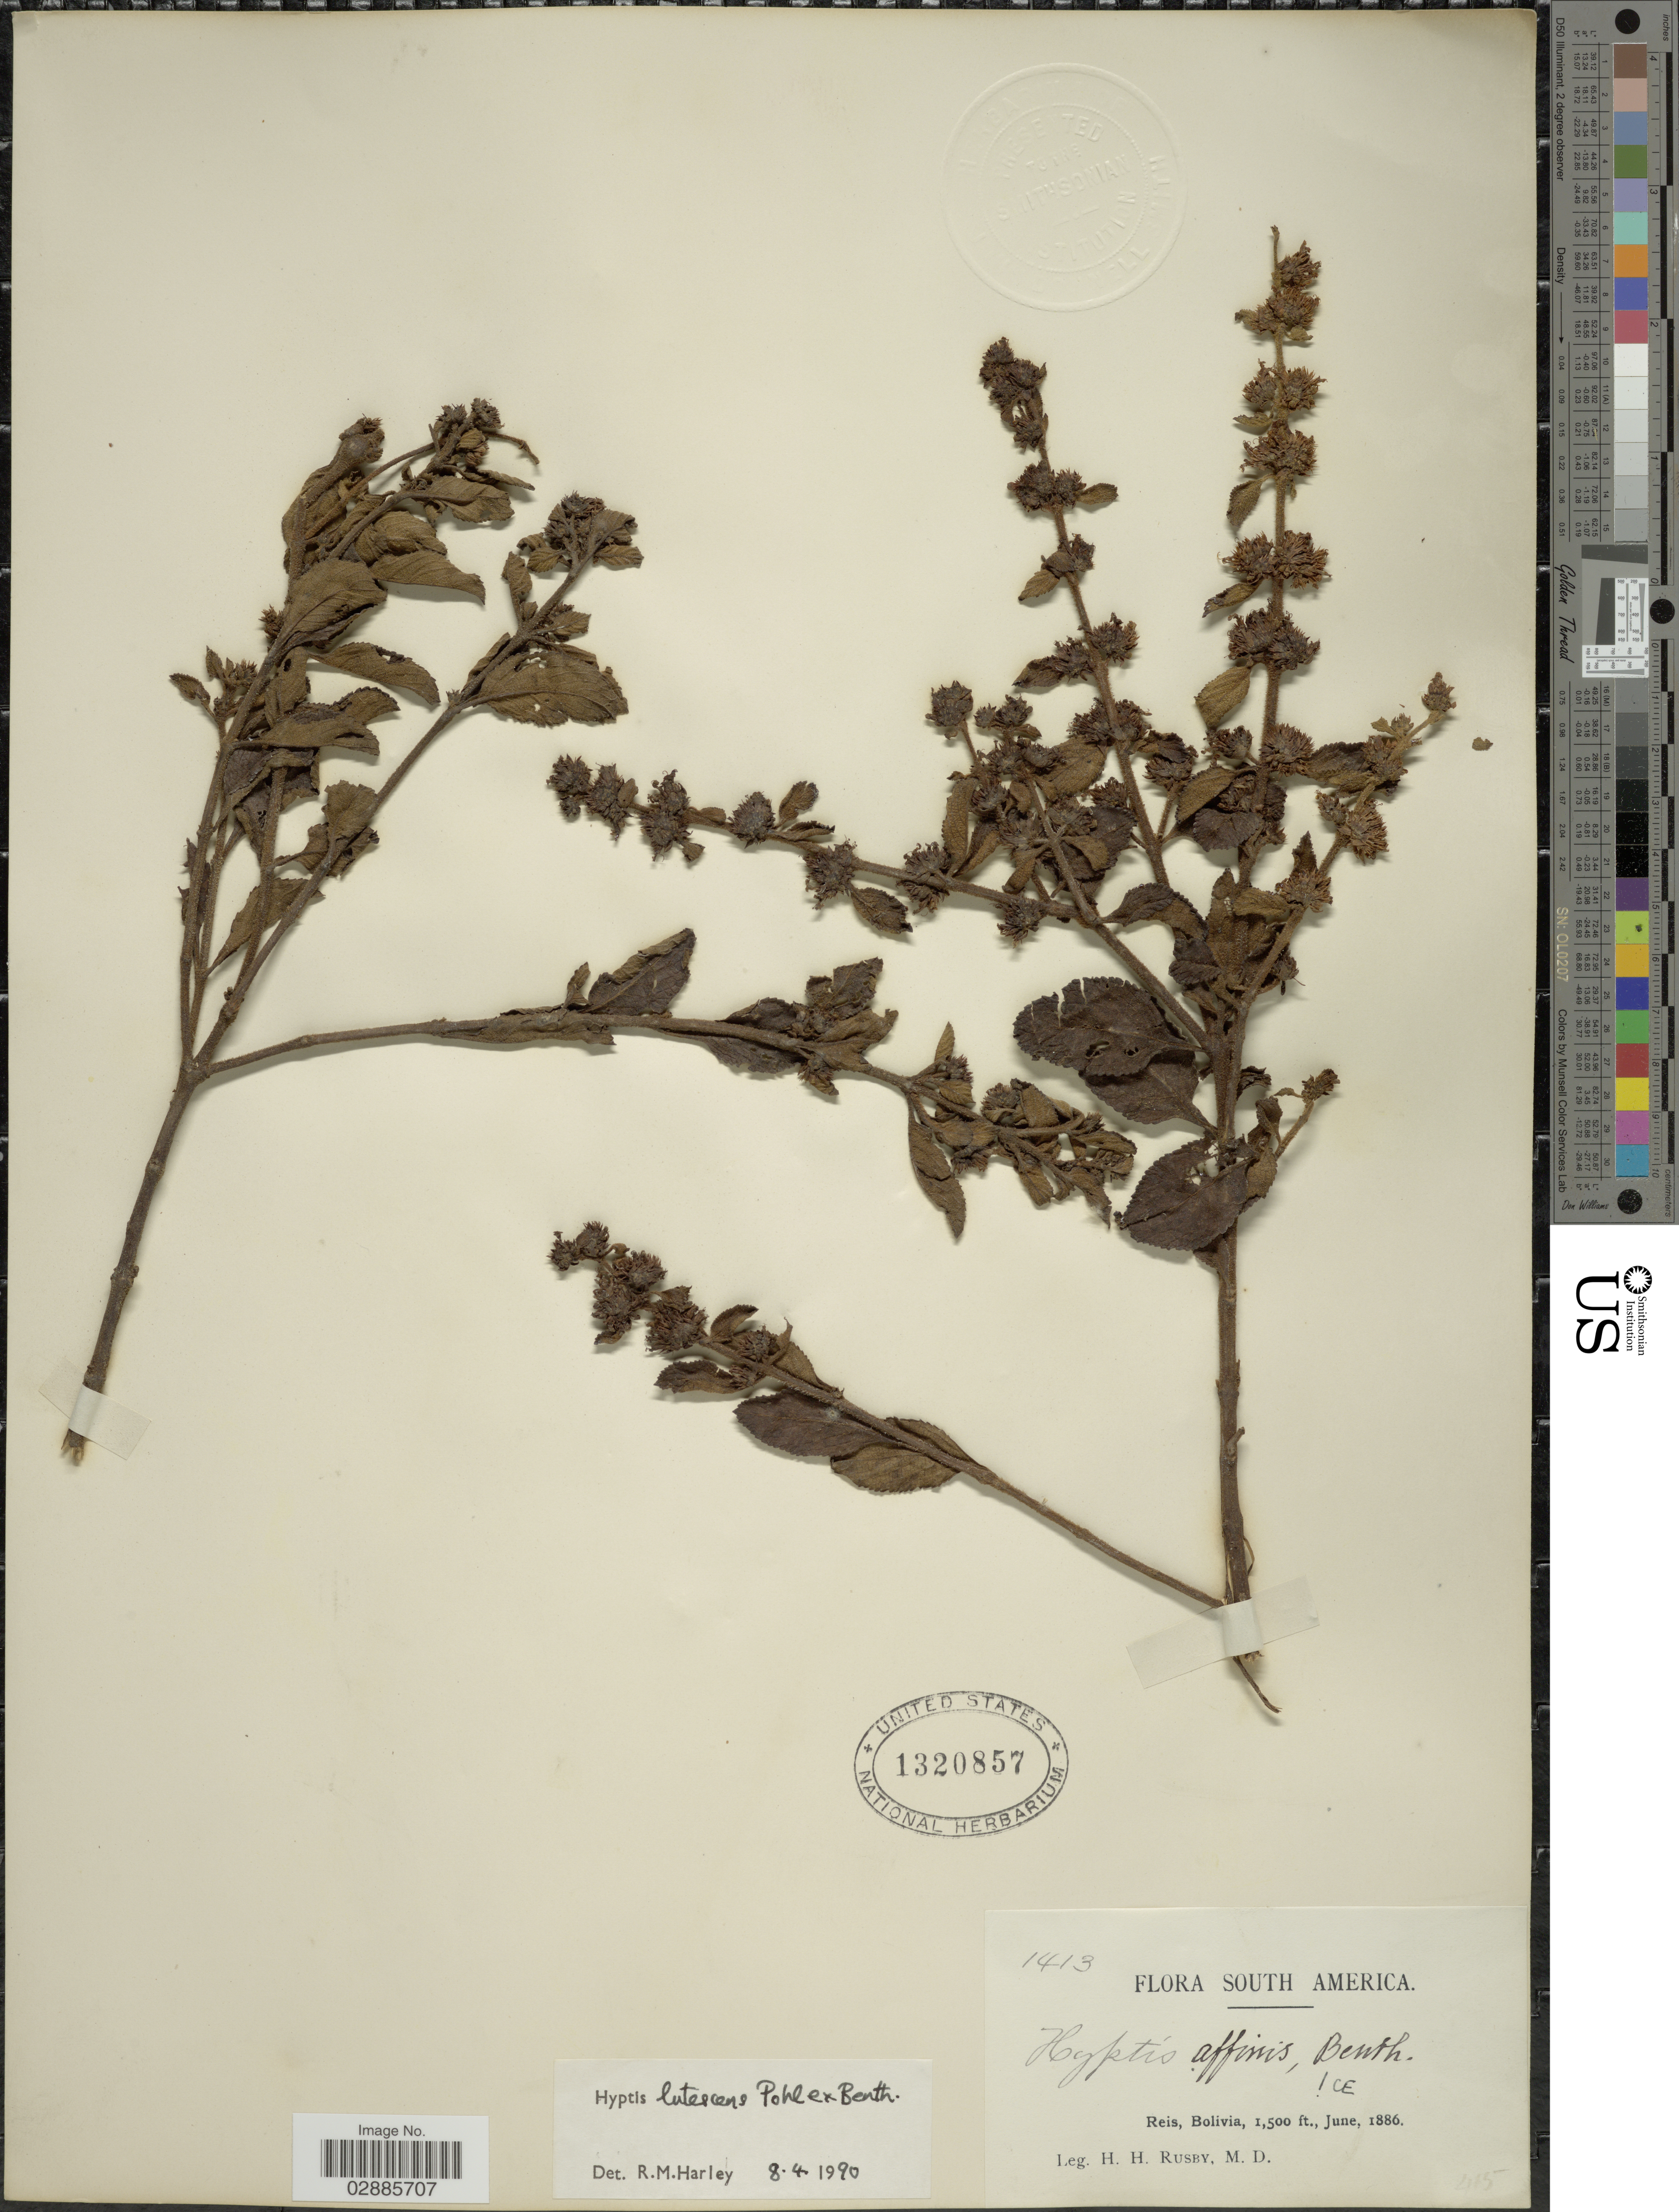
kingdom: Plantae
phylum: Tracheophyta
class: Magnoliopsida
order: Lamiales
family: Lamiaceae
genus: Hyptis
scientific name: Hyptis lutescens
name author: Pohl ex Benth.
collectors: H. H. Rusby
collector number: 1413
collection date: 1886-06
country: Bolivia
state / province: Pando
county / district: Nicolas Suarez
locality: Reis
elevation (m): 457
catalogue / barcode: US 1320857